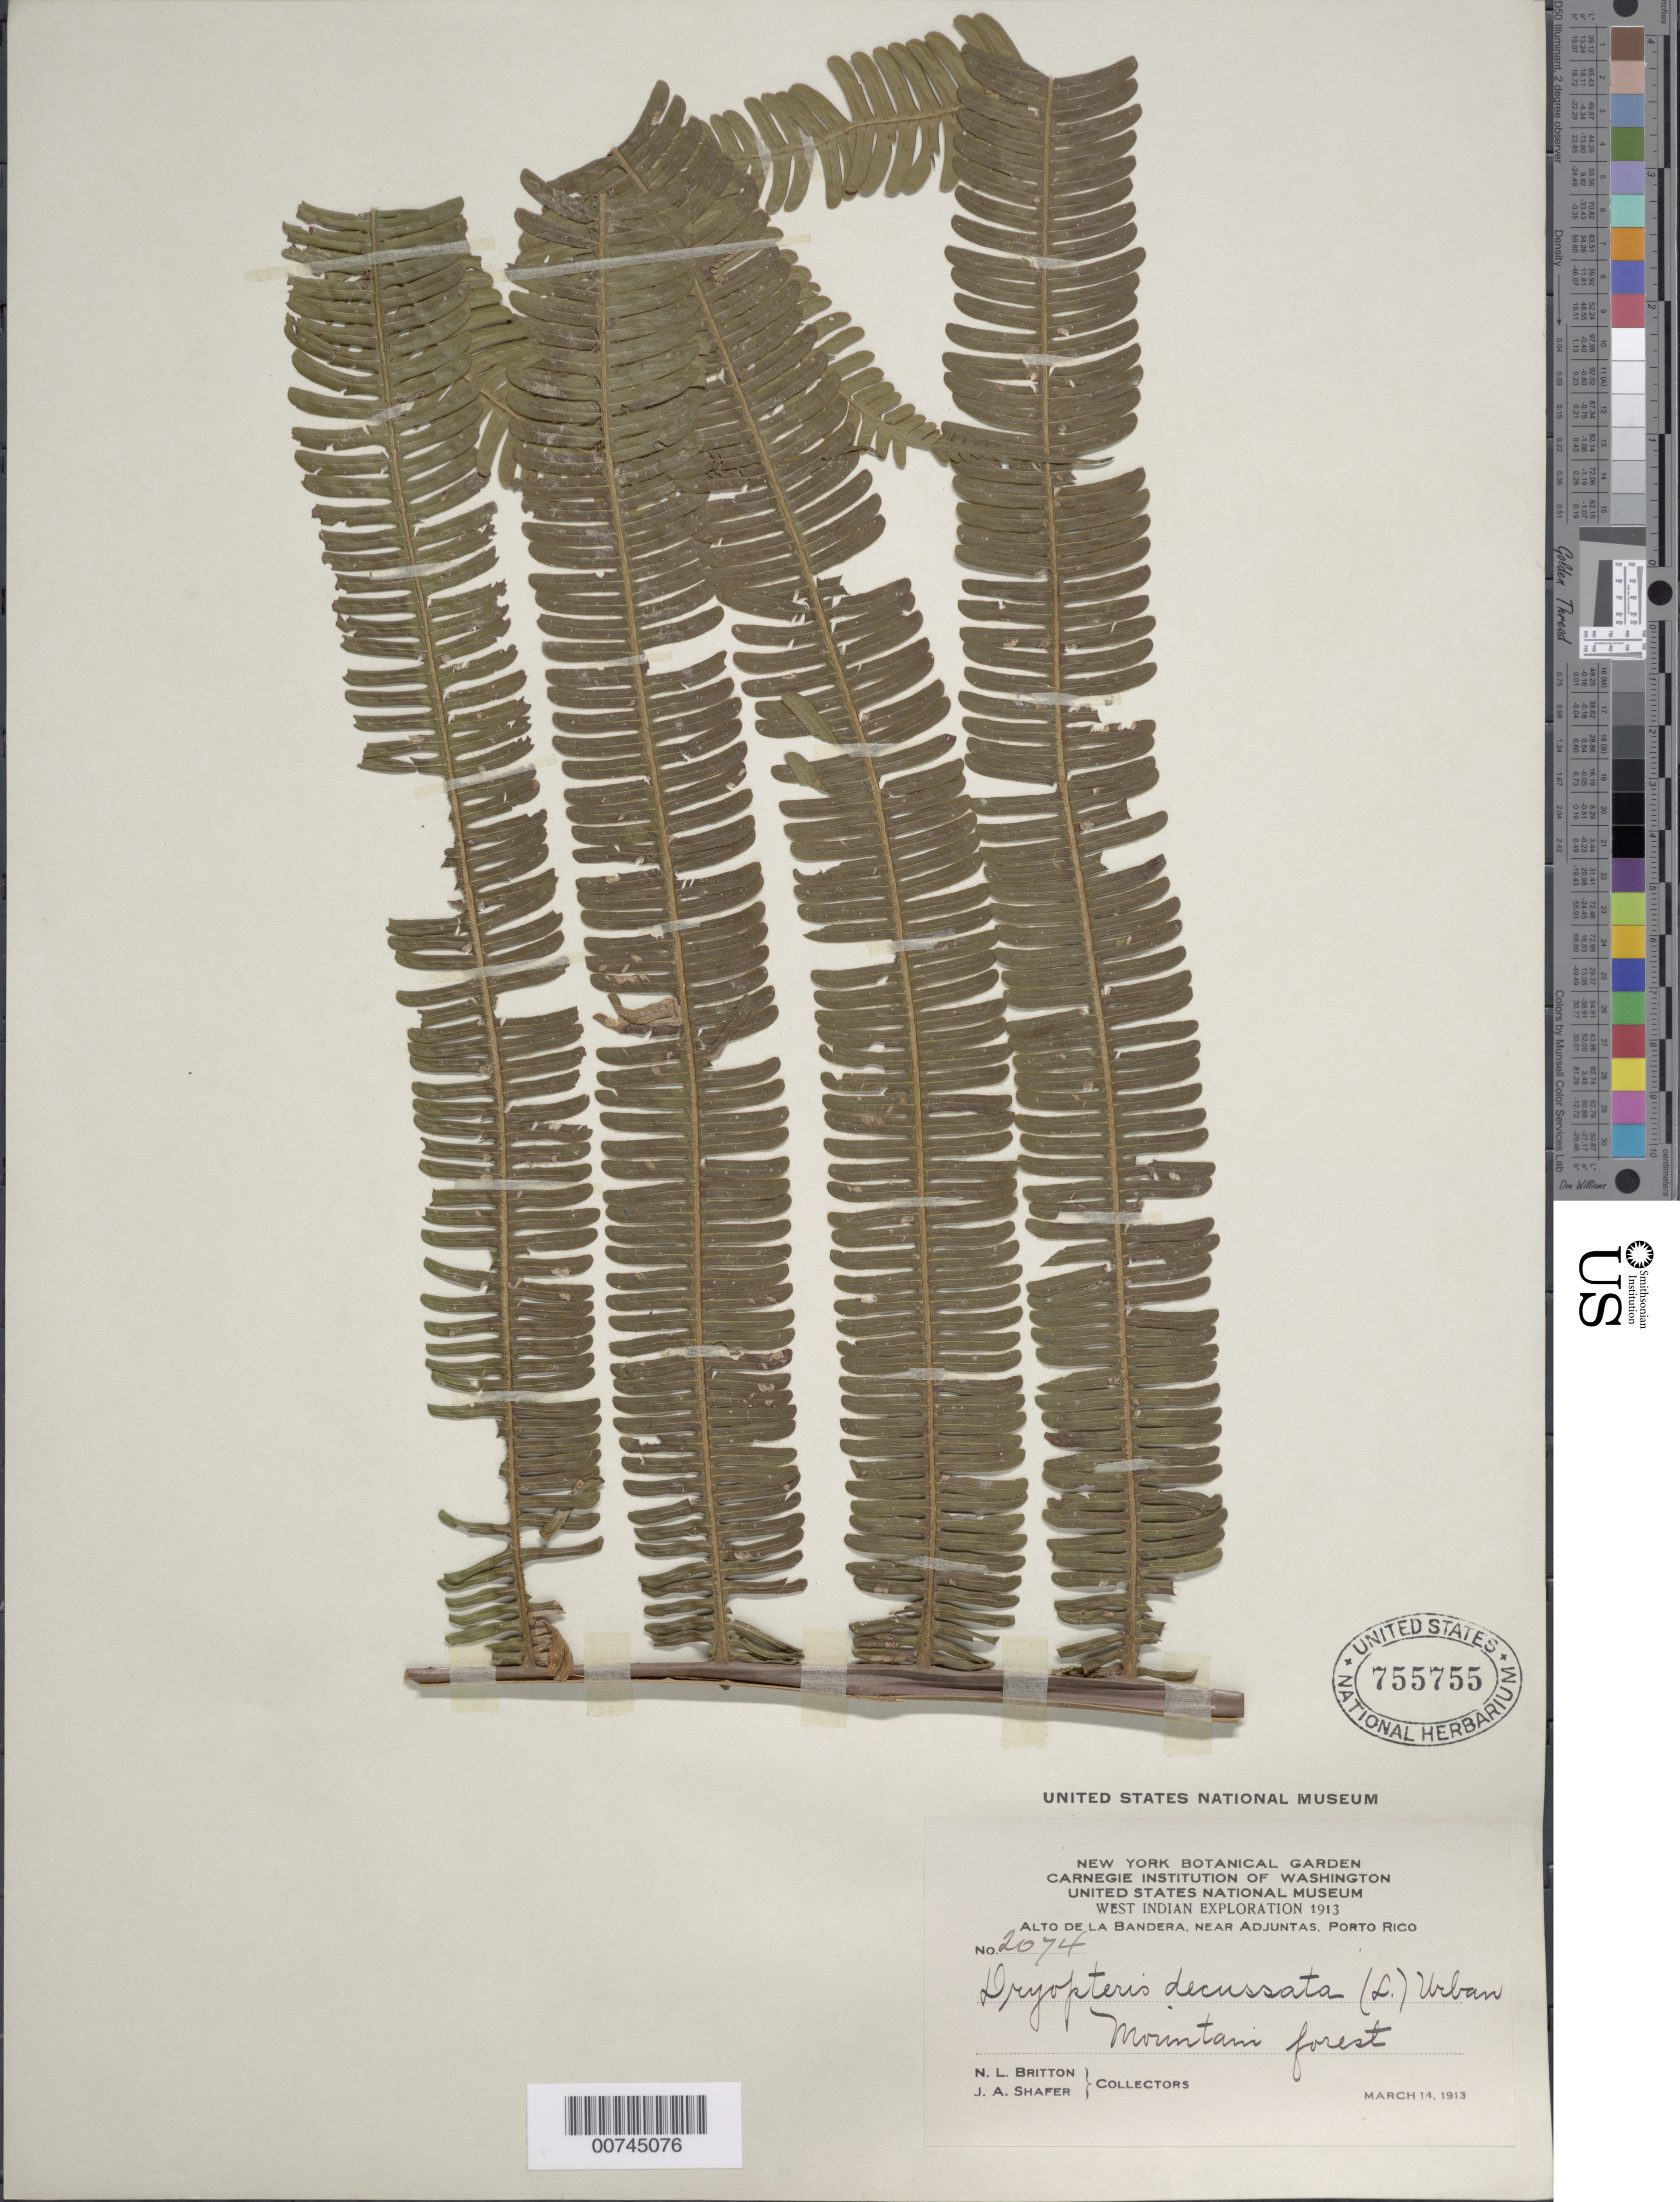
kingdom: Plantae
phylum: Tracheophyta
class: Polypodiopsida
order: Polypodiales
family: Thelypteridaceae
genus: Steiropteris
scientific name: Steiropteris decussata (L.) comb. nov., ined. 2015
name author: (L.)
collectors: N. Britton & J. A. Shafer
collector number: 2074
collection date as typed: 14 Mar 1913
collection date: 1913-03-14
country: Puerto Rico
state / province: Adjuntas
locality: Alto de La Bandera, near Adjuntas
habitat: Mountain forest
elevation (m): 700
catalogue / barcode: US 755755